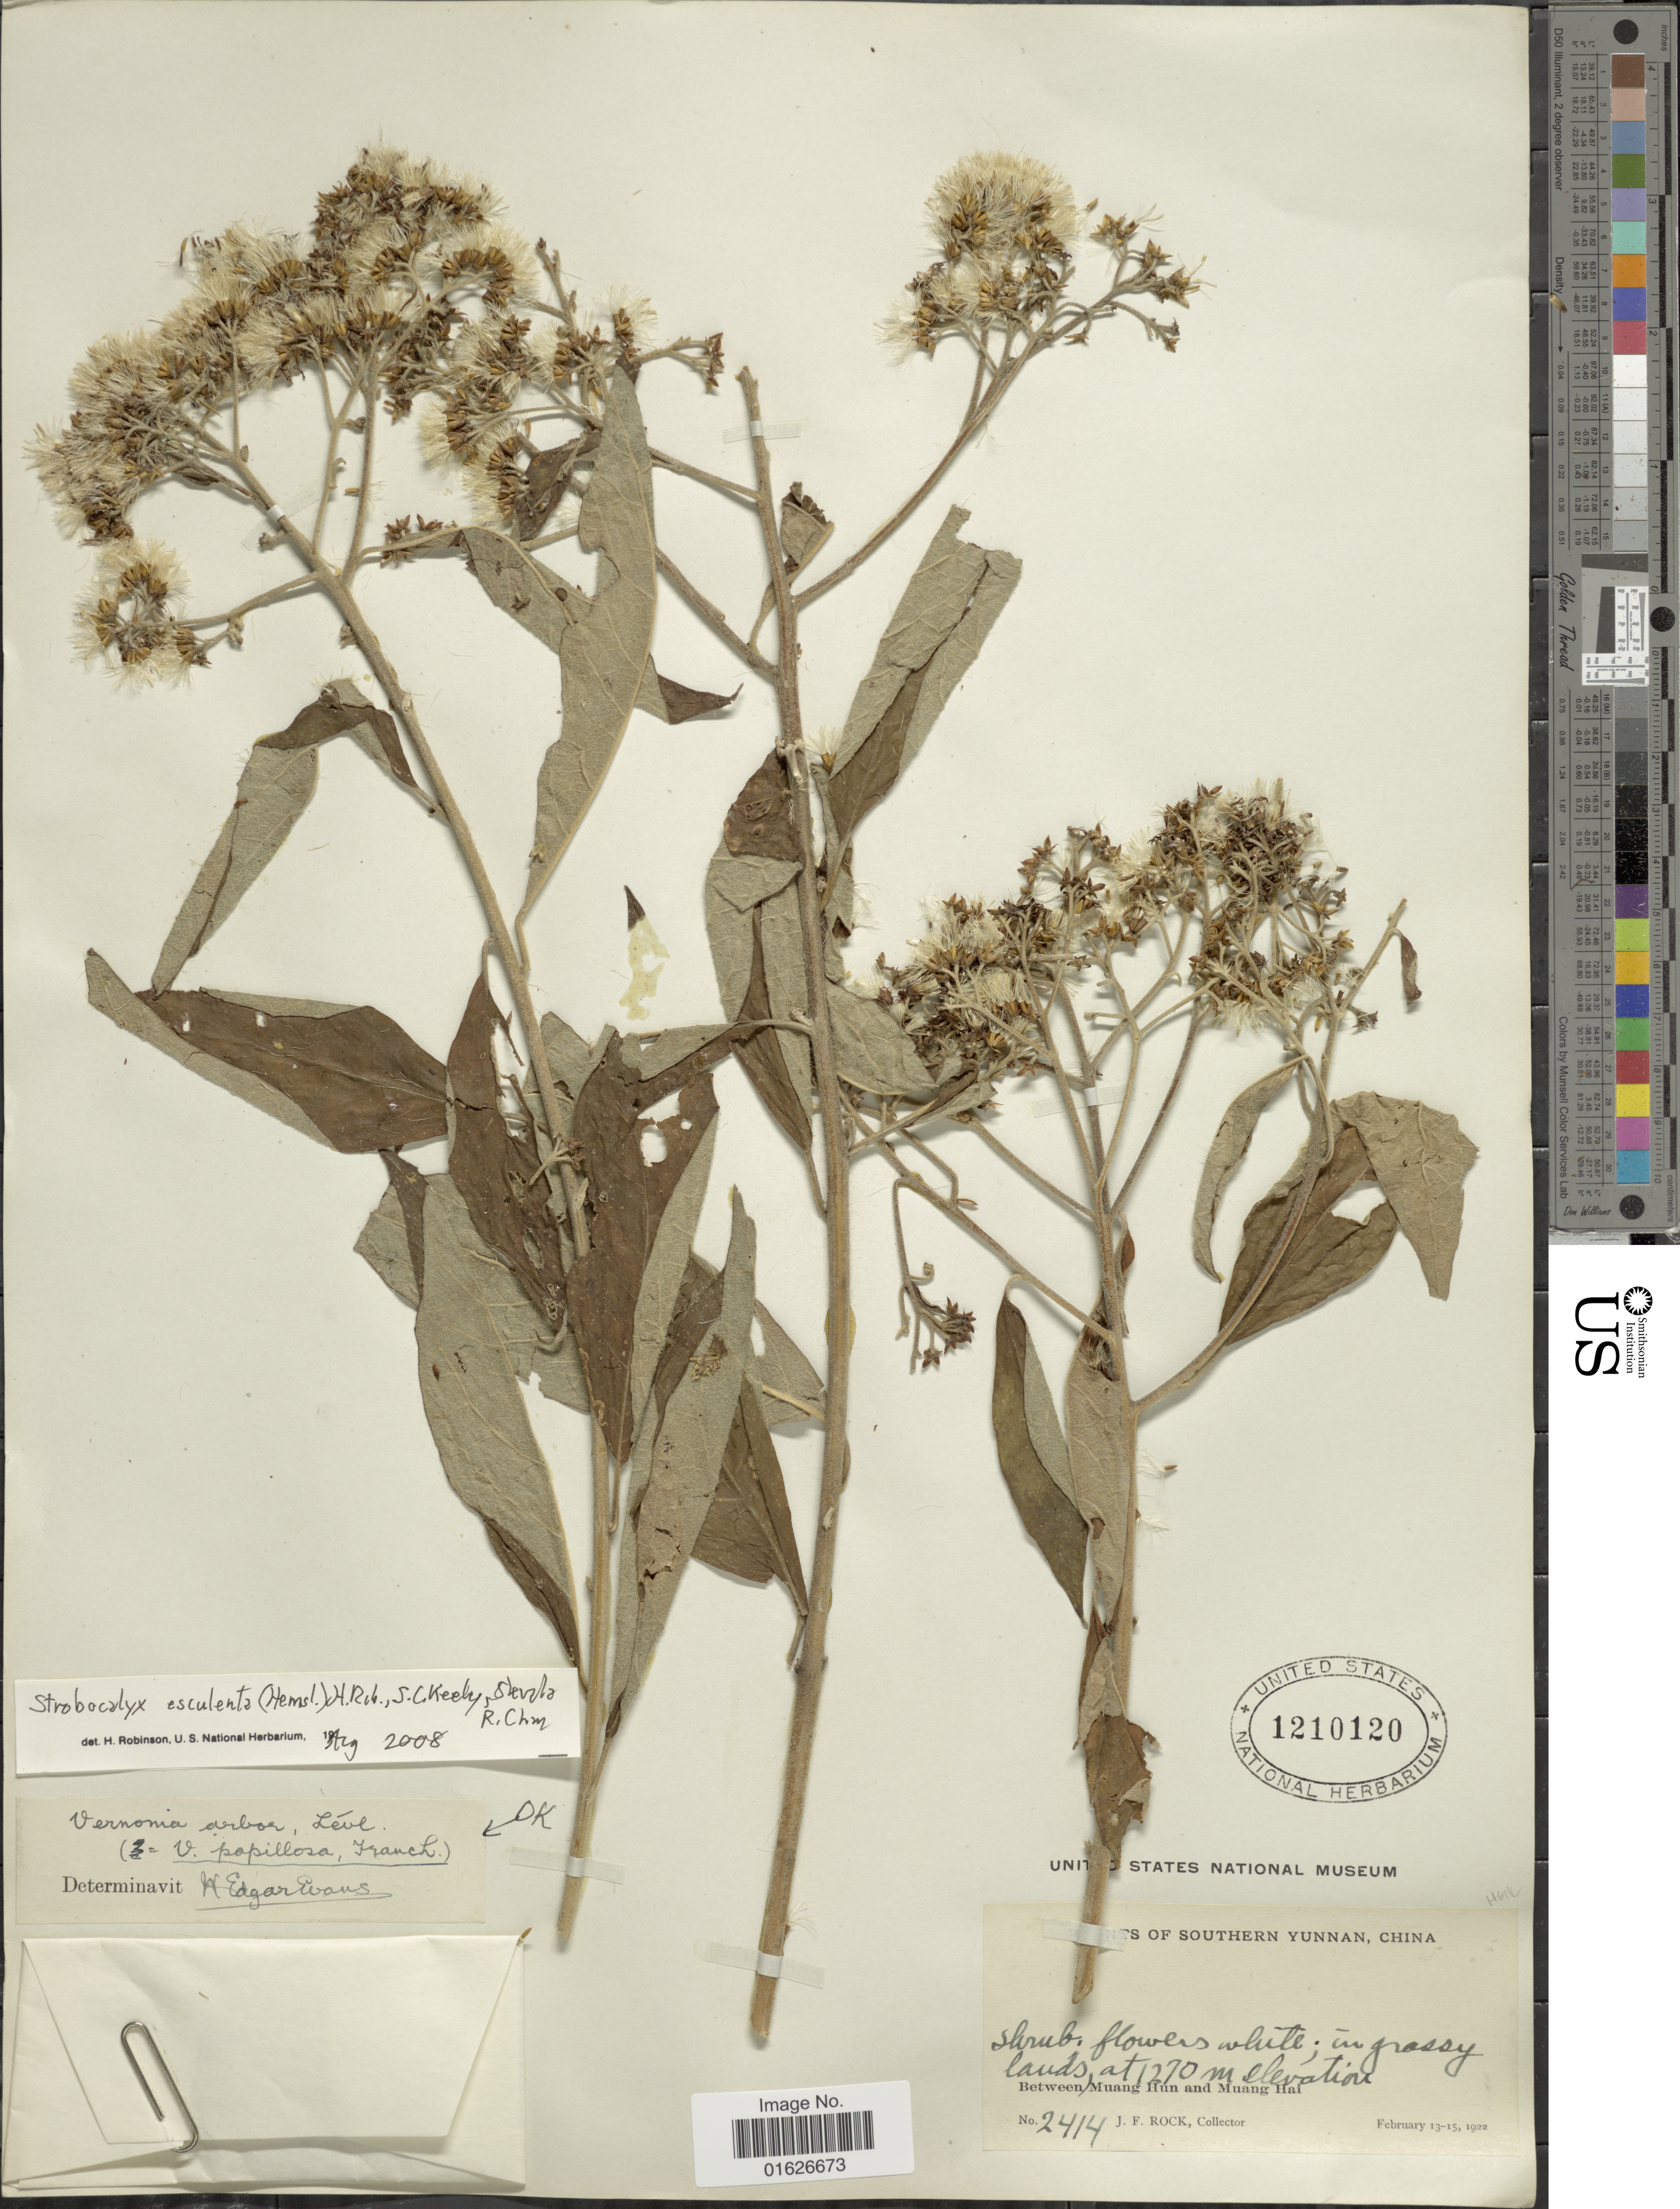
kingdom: Plantae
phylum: Tracheophyta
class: Magnoliopsida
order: Asterales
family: Asteraceae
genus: Vernonia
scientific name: Vernonia esculenta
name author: Hemsl.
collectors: J. Rock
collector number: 2414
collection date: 1922-02-13/1922-02-15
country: China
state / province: Yunnan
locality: Between Muang Hun and Muang Hai.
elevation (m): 1270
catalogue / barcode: US 1210120